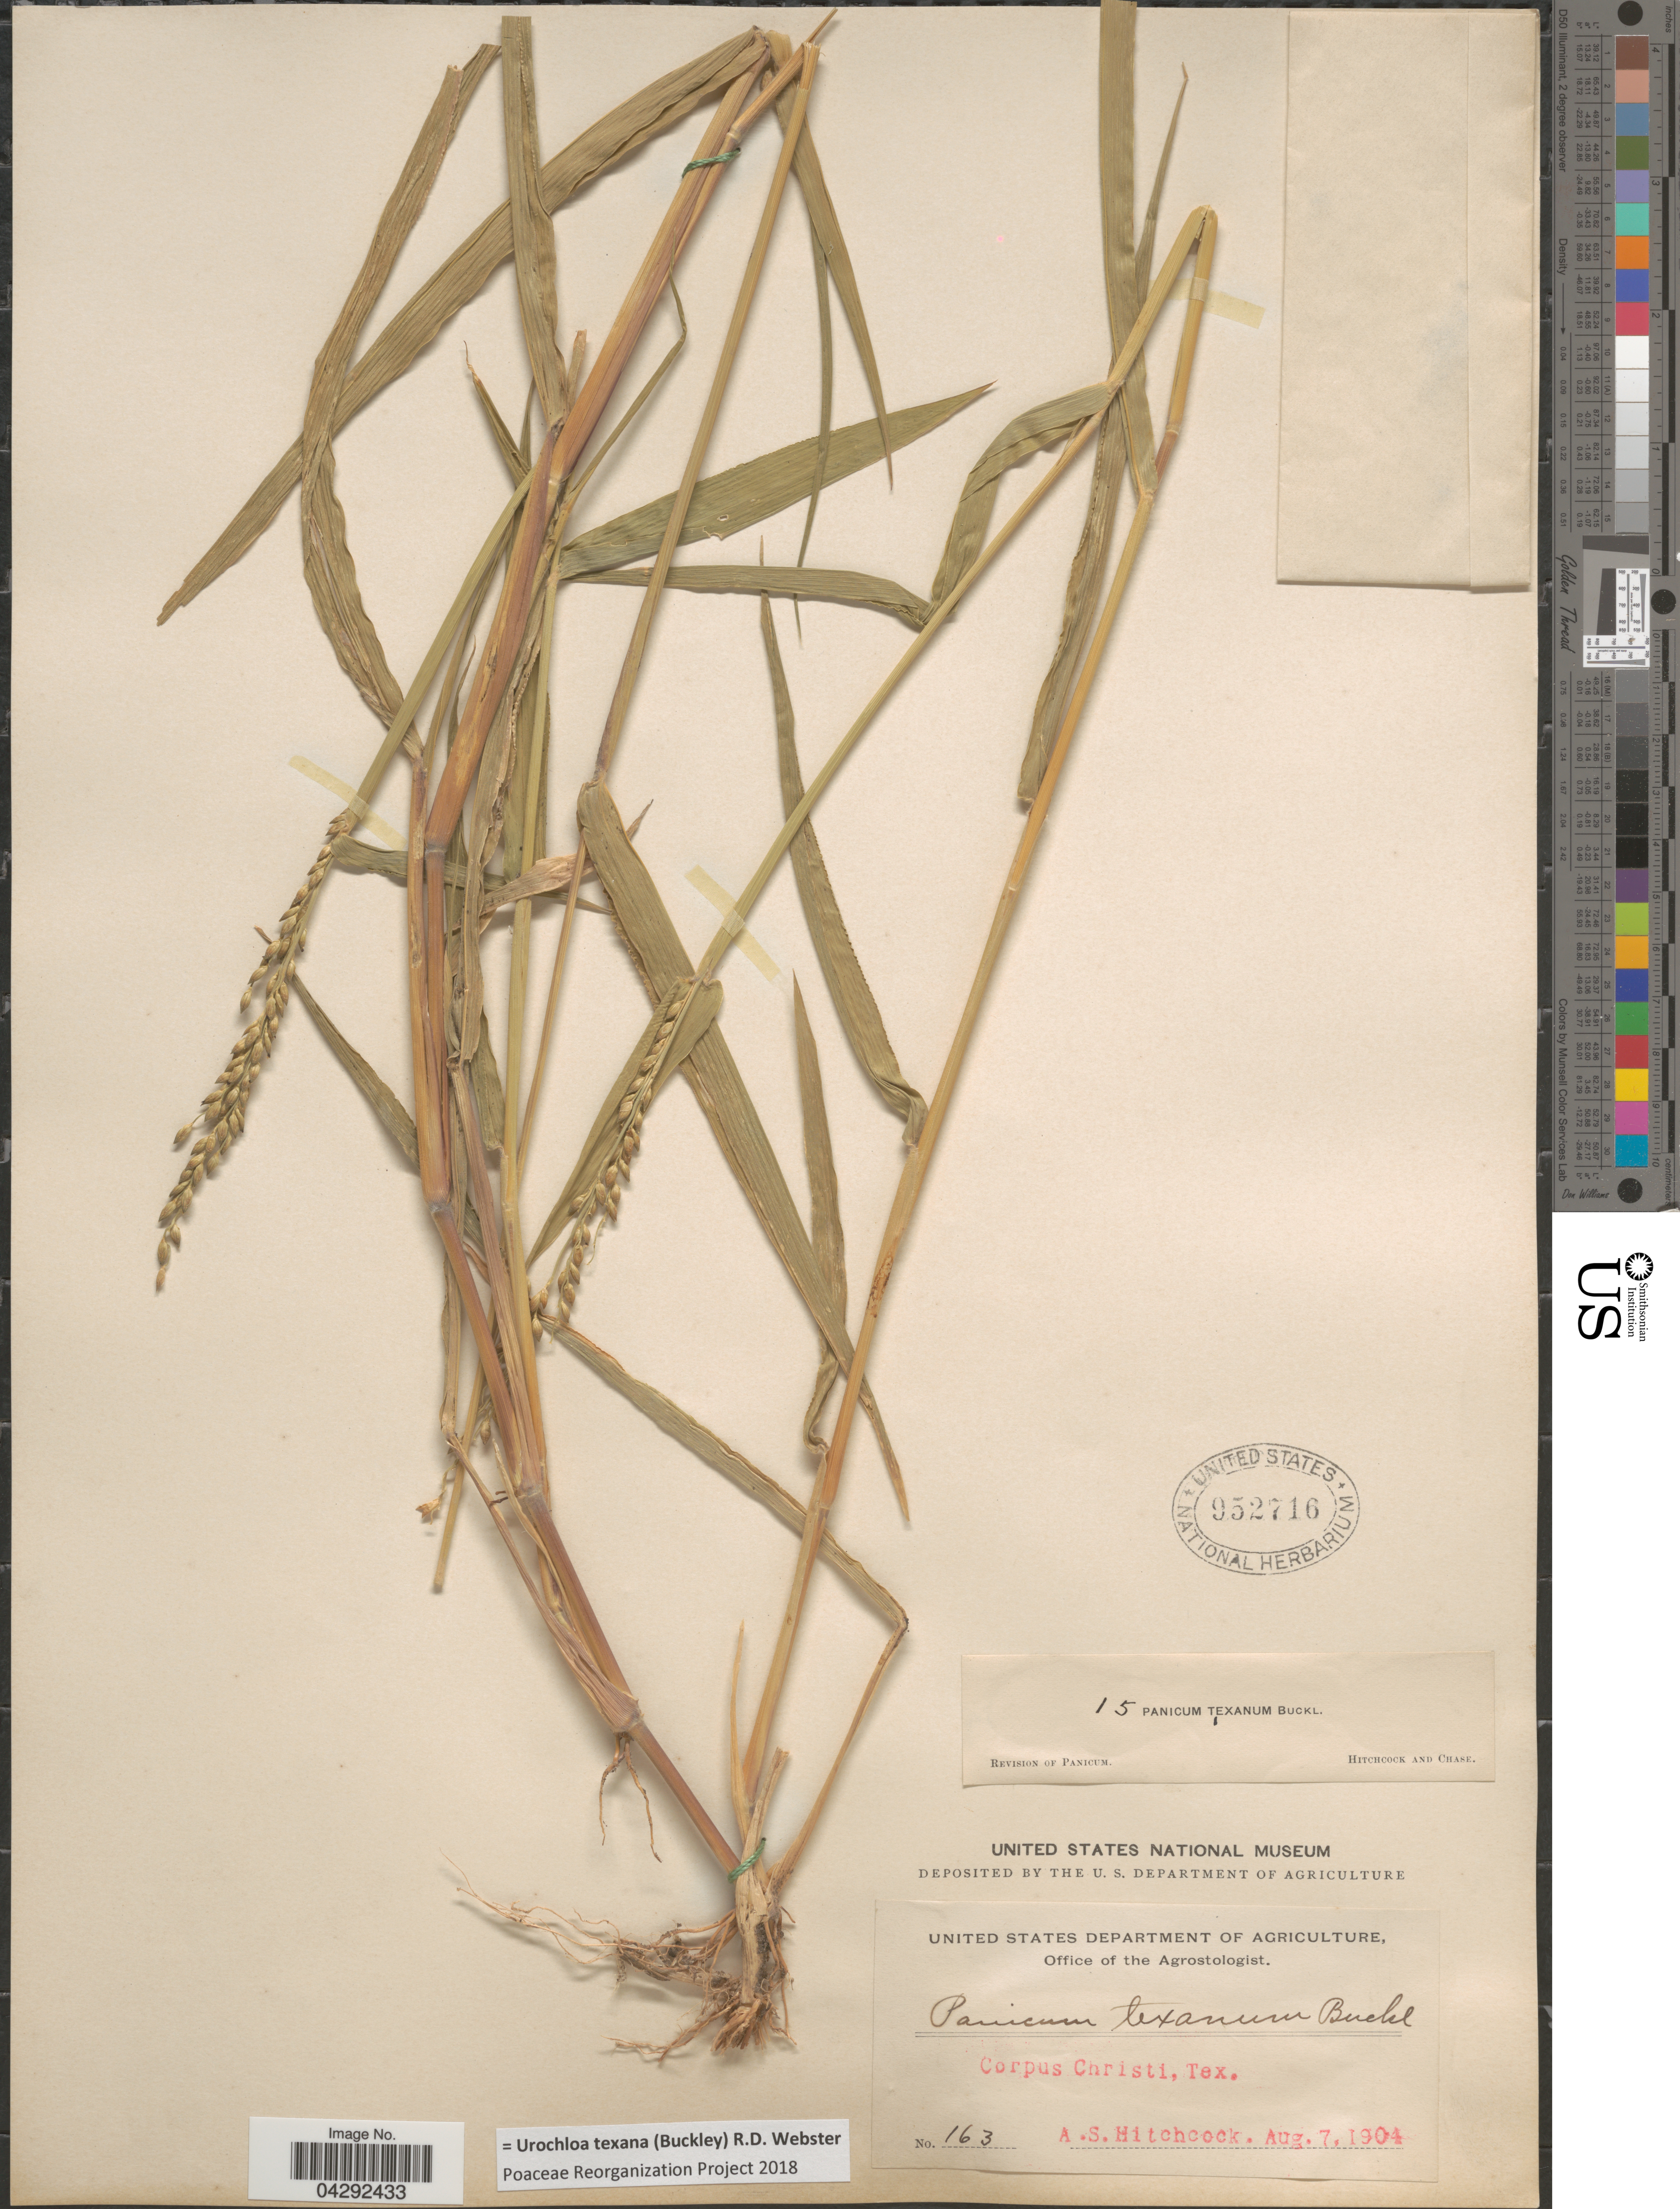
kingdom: Plantae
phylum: Tracheophyta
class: Liliopsida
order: Poales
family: Poaceae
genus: Urochloa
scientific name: Urochloa texana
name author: (Buckley) R.D. Webster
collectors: A. S. Hitchcock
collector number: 163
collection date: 1904-08-07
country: United States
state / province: Texas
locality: Corpus Christi.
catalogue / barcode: US 952716